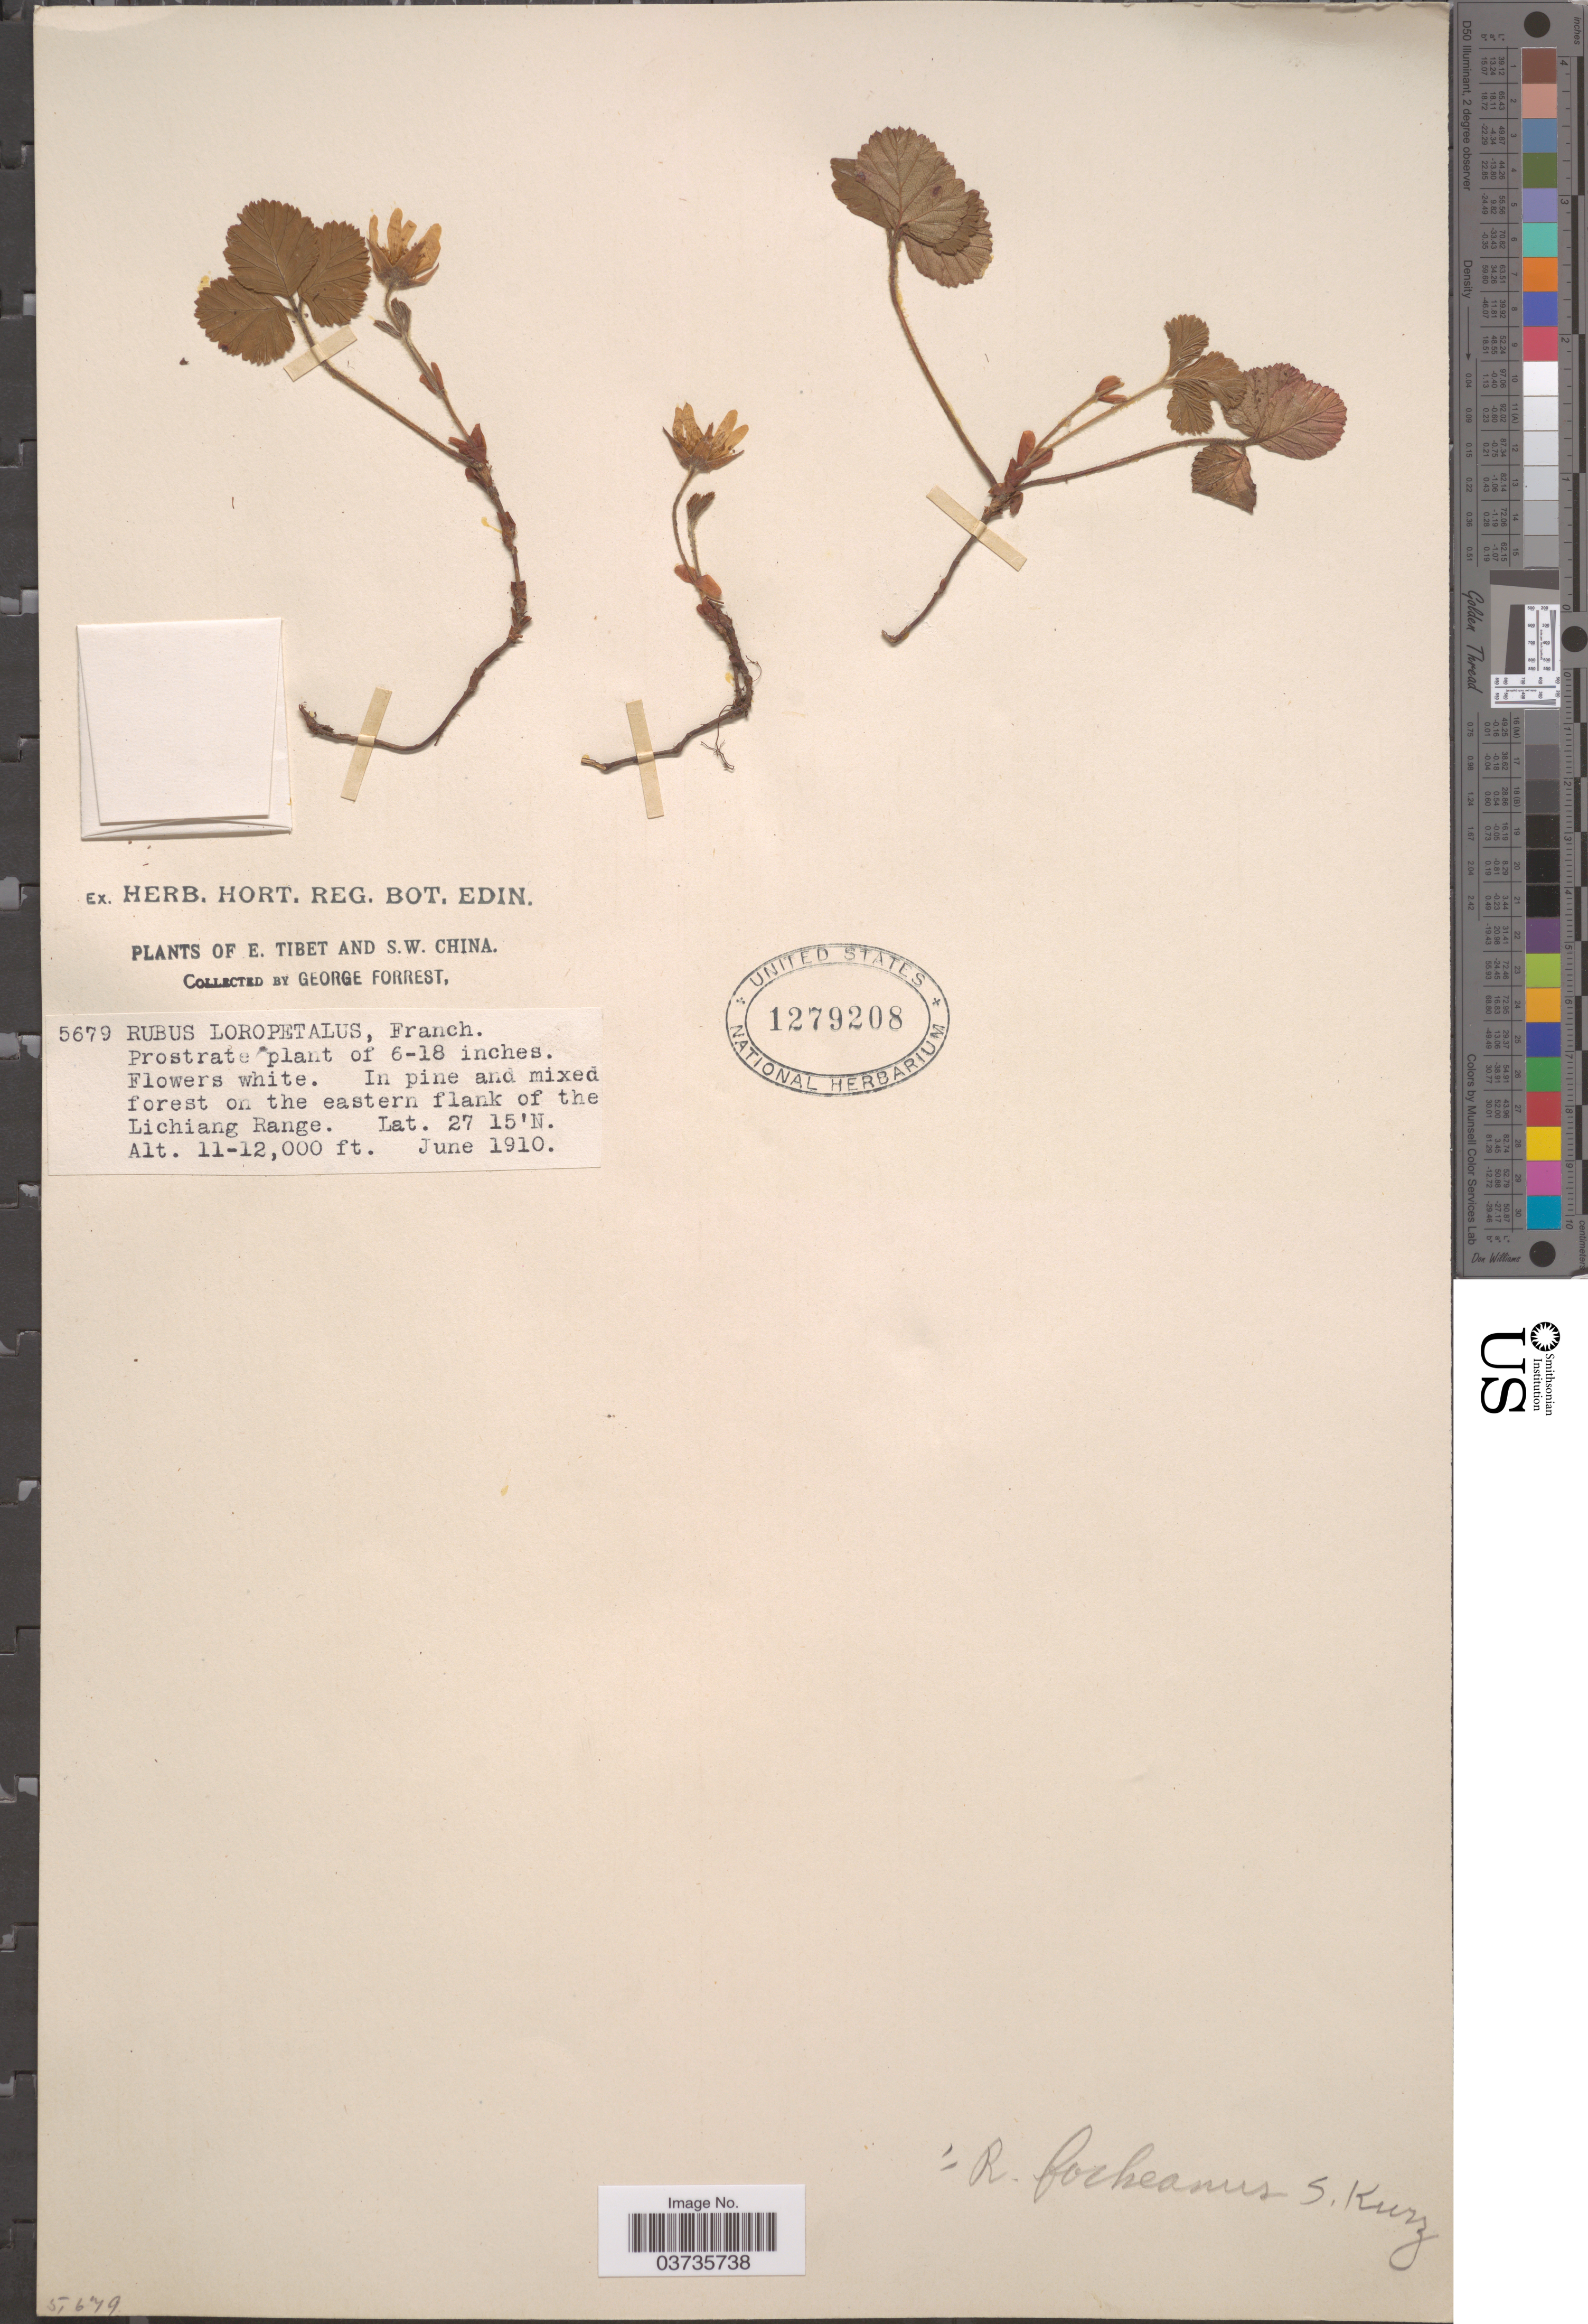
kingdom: Plantae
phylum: Tracheophyta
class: Magnoliopsida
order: Rosales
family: Rosaceae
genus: Rubus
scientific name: Rubus fockeanus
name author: Kurz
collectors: G. Forrest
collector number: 5679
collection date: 1910-06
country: China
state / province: Xizang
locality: E. Tibet and S.W. China. In pine and mixed forest on the eastern flank of the Lichiang Range.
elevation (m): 3353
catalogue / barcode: US 1279208